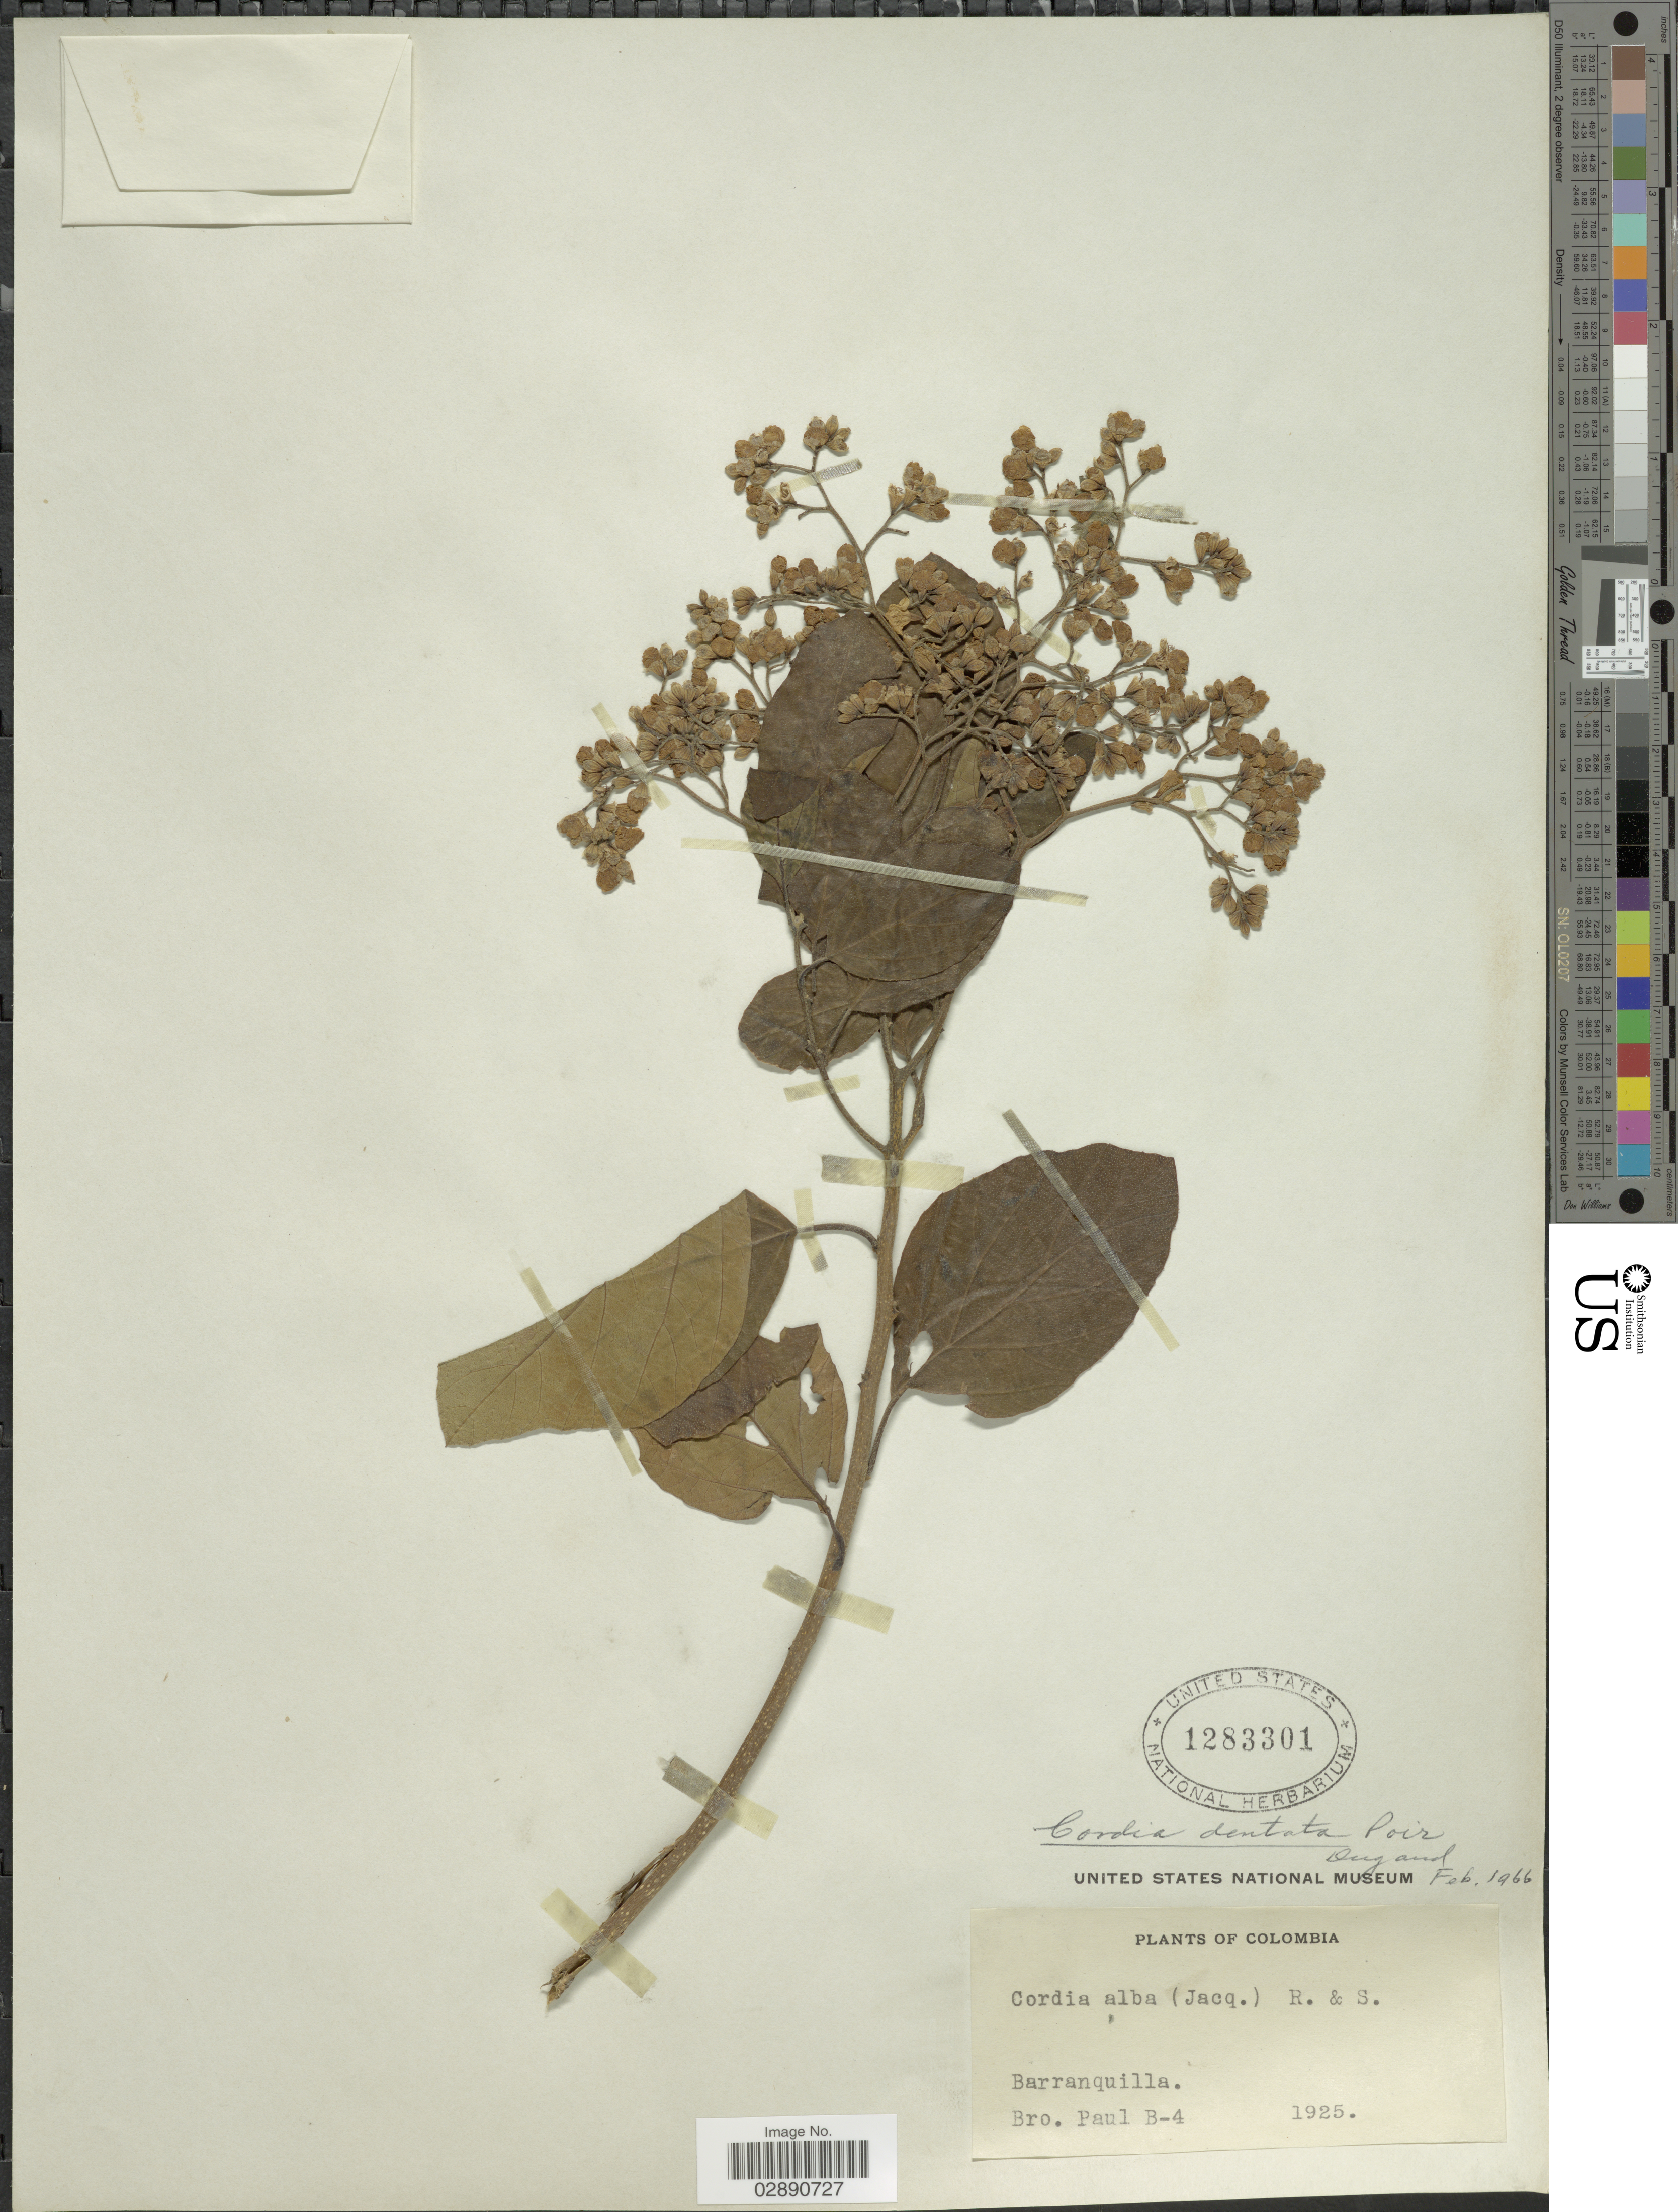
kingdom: Plantae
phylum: Tracheophyta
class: Magnoliopsida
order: Boraginales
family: Cordiaceae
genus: Cordia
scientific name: Cordia dentata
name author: Poir.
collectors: B. Paul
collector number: B-4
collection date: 1925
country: Colombia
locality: Barranquilla.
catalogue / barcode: US 1283301